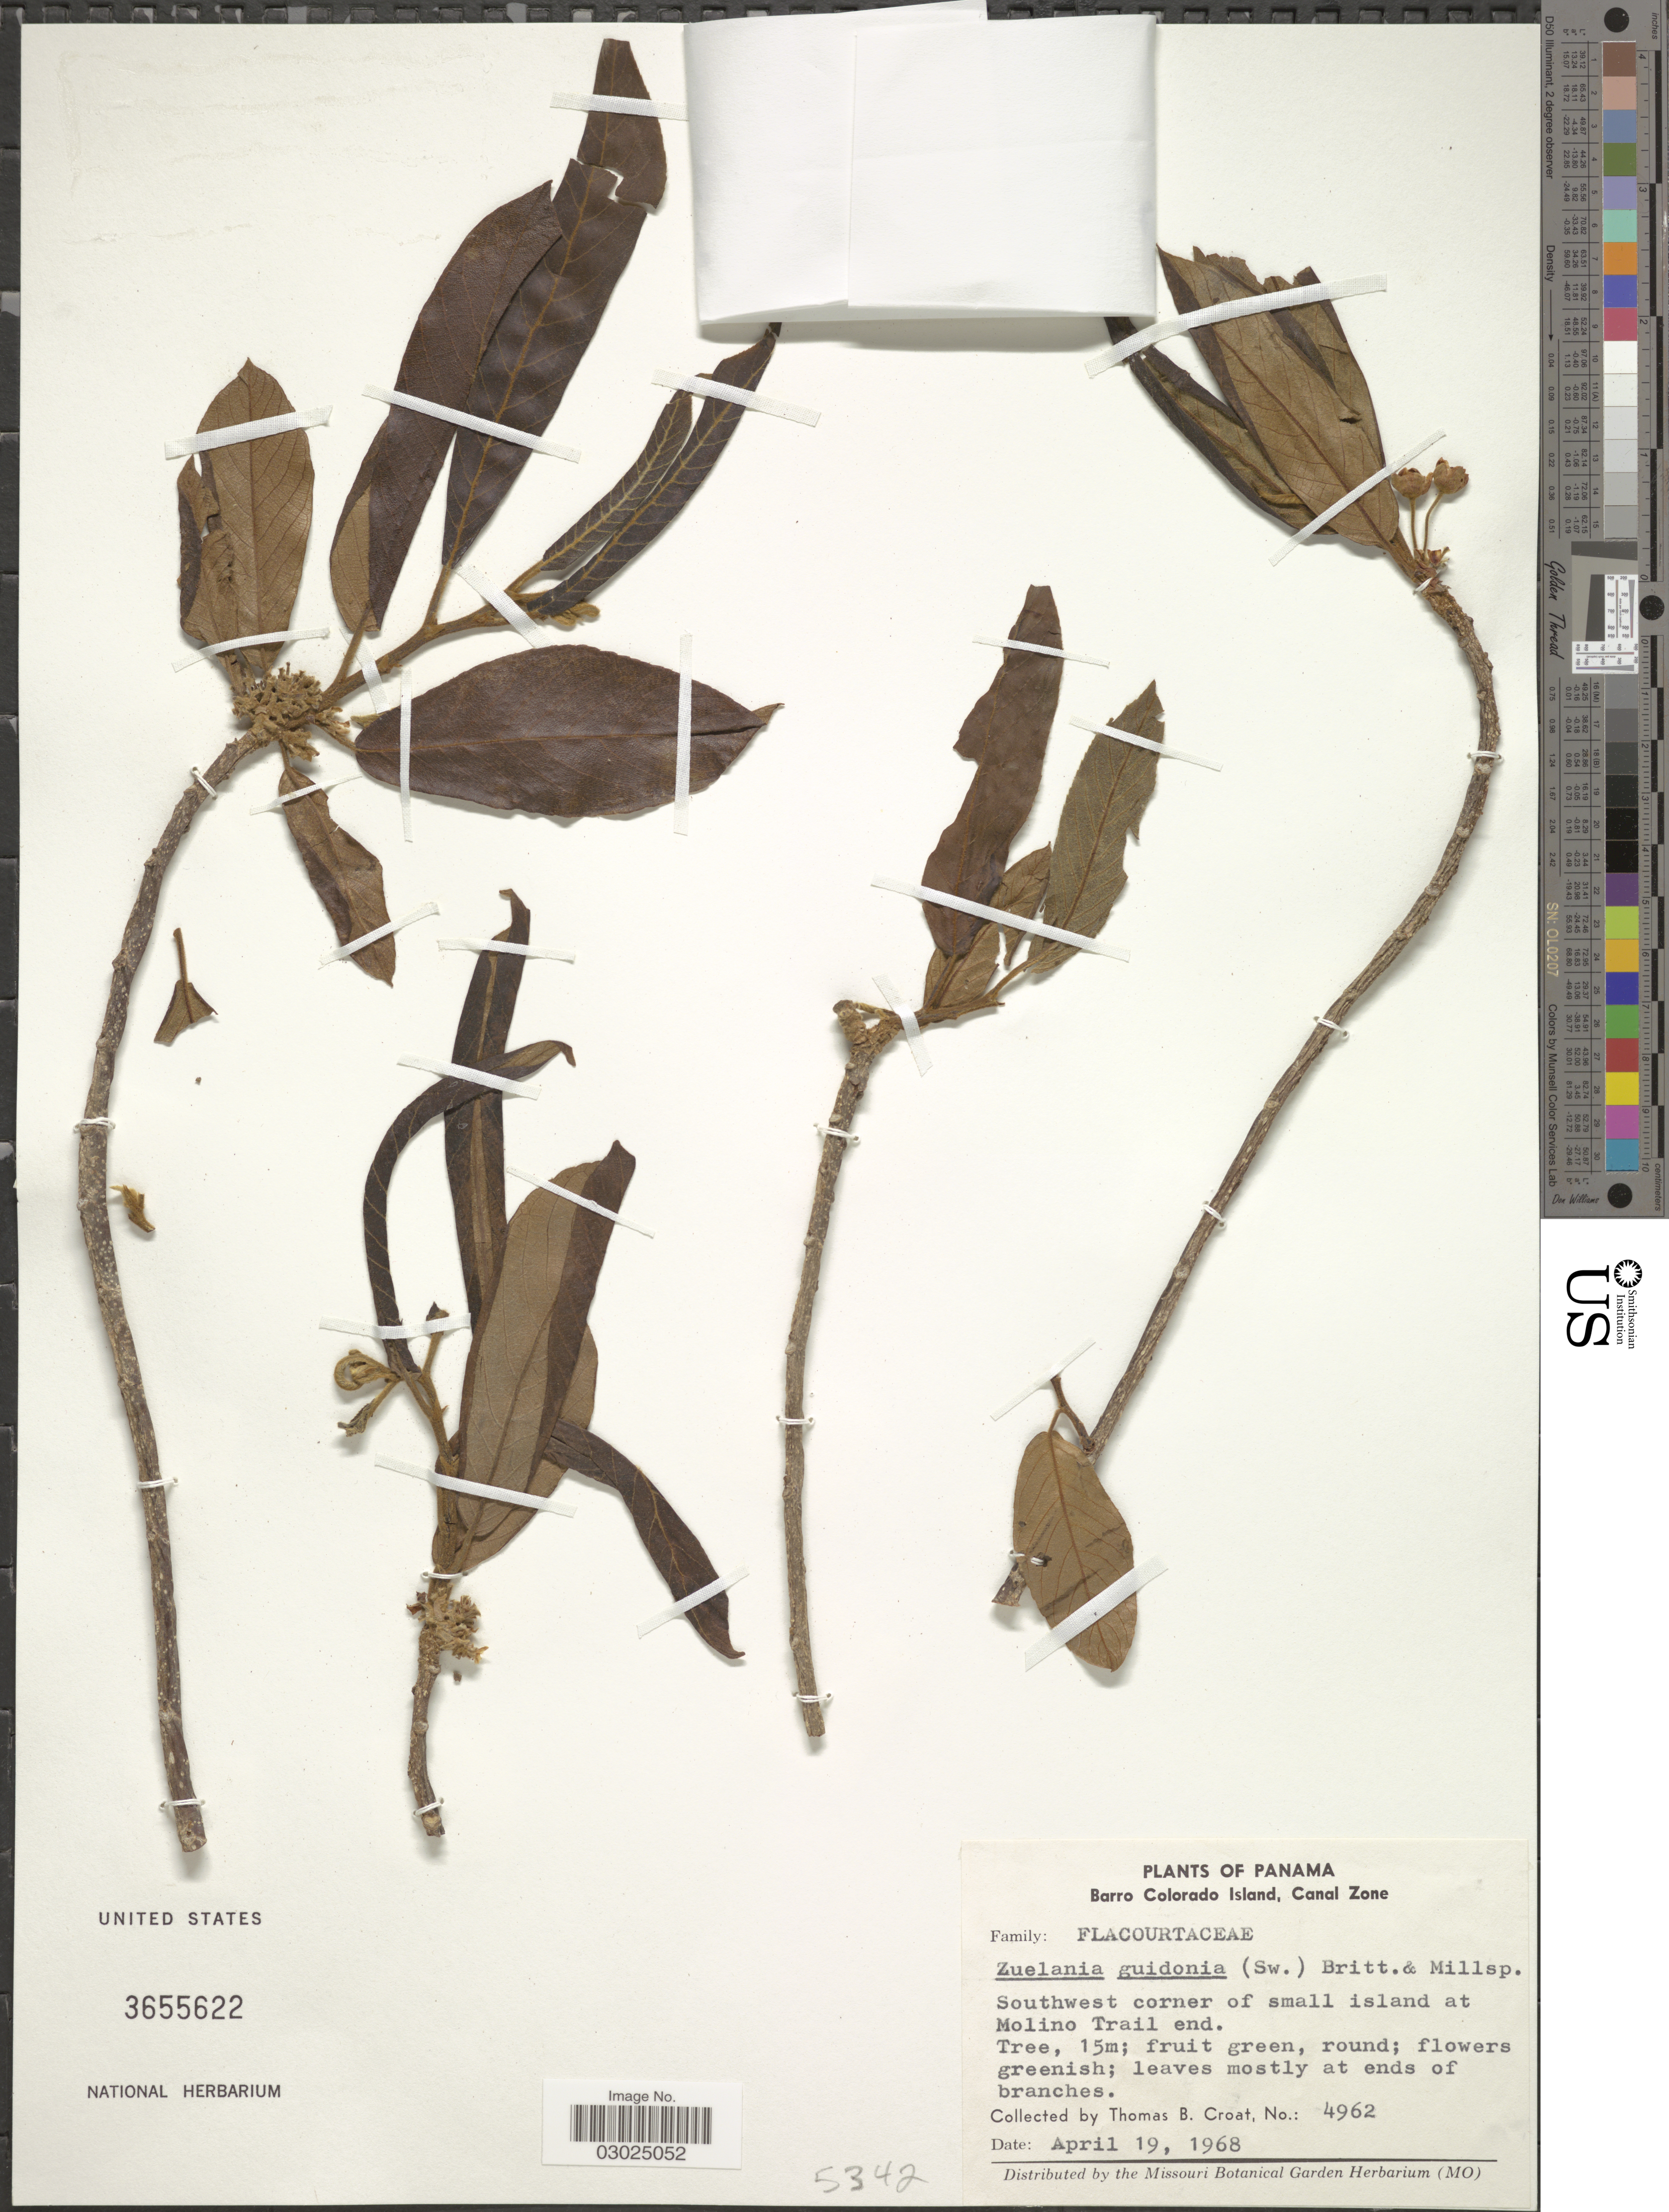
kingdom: Plantae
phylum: Tracheophyta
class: Magnoliopsida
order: Malpighiales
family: Salicaceae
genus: Casearia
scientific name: Casearia laetioides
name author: (A. Rich.) Warb.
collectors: T. B. Croat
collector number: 4962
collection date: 1968-04-19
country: Panama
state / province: Panamá Oeste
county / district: Canal Zone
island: Barro Colorado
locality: Barro Colorado Island, Canal Zone. Southwest corner of small island at Molino Trail end.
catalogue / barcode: US 3655622